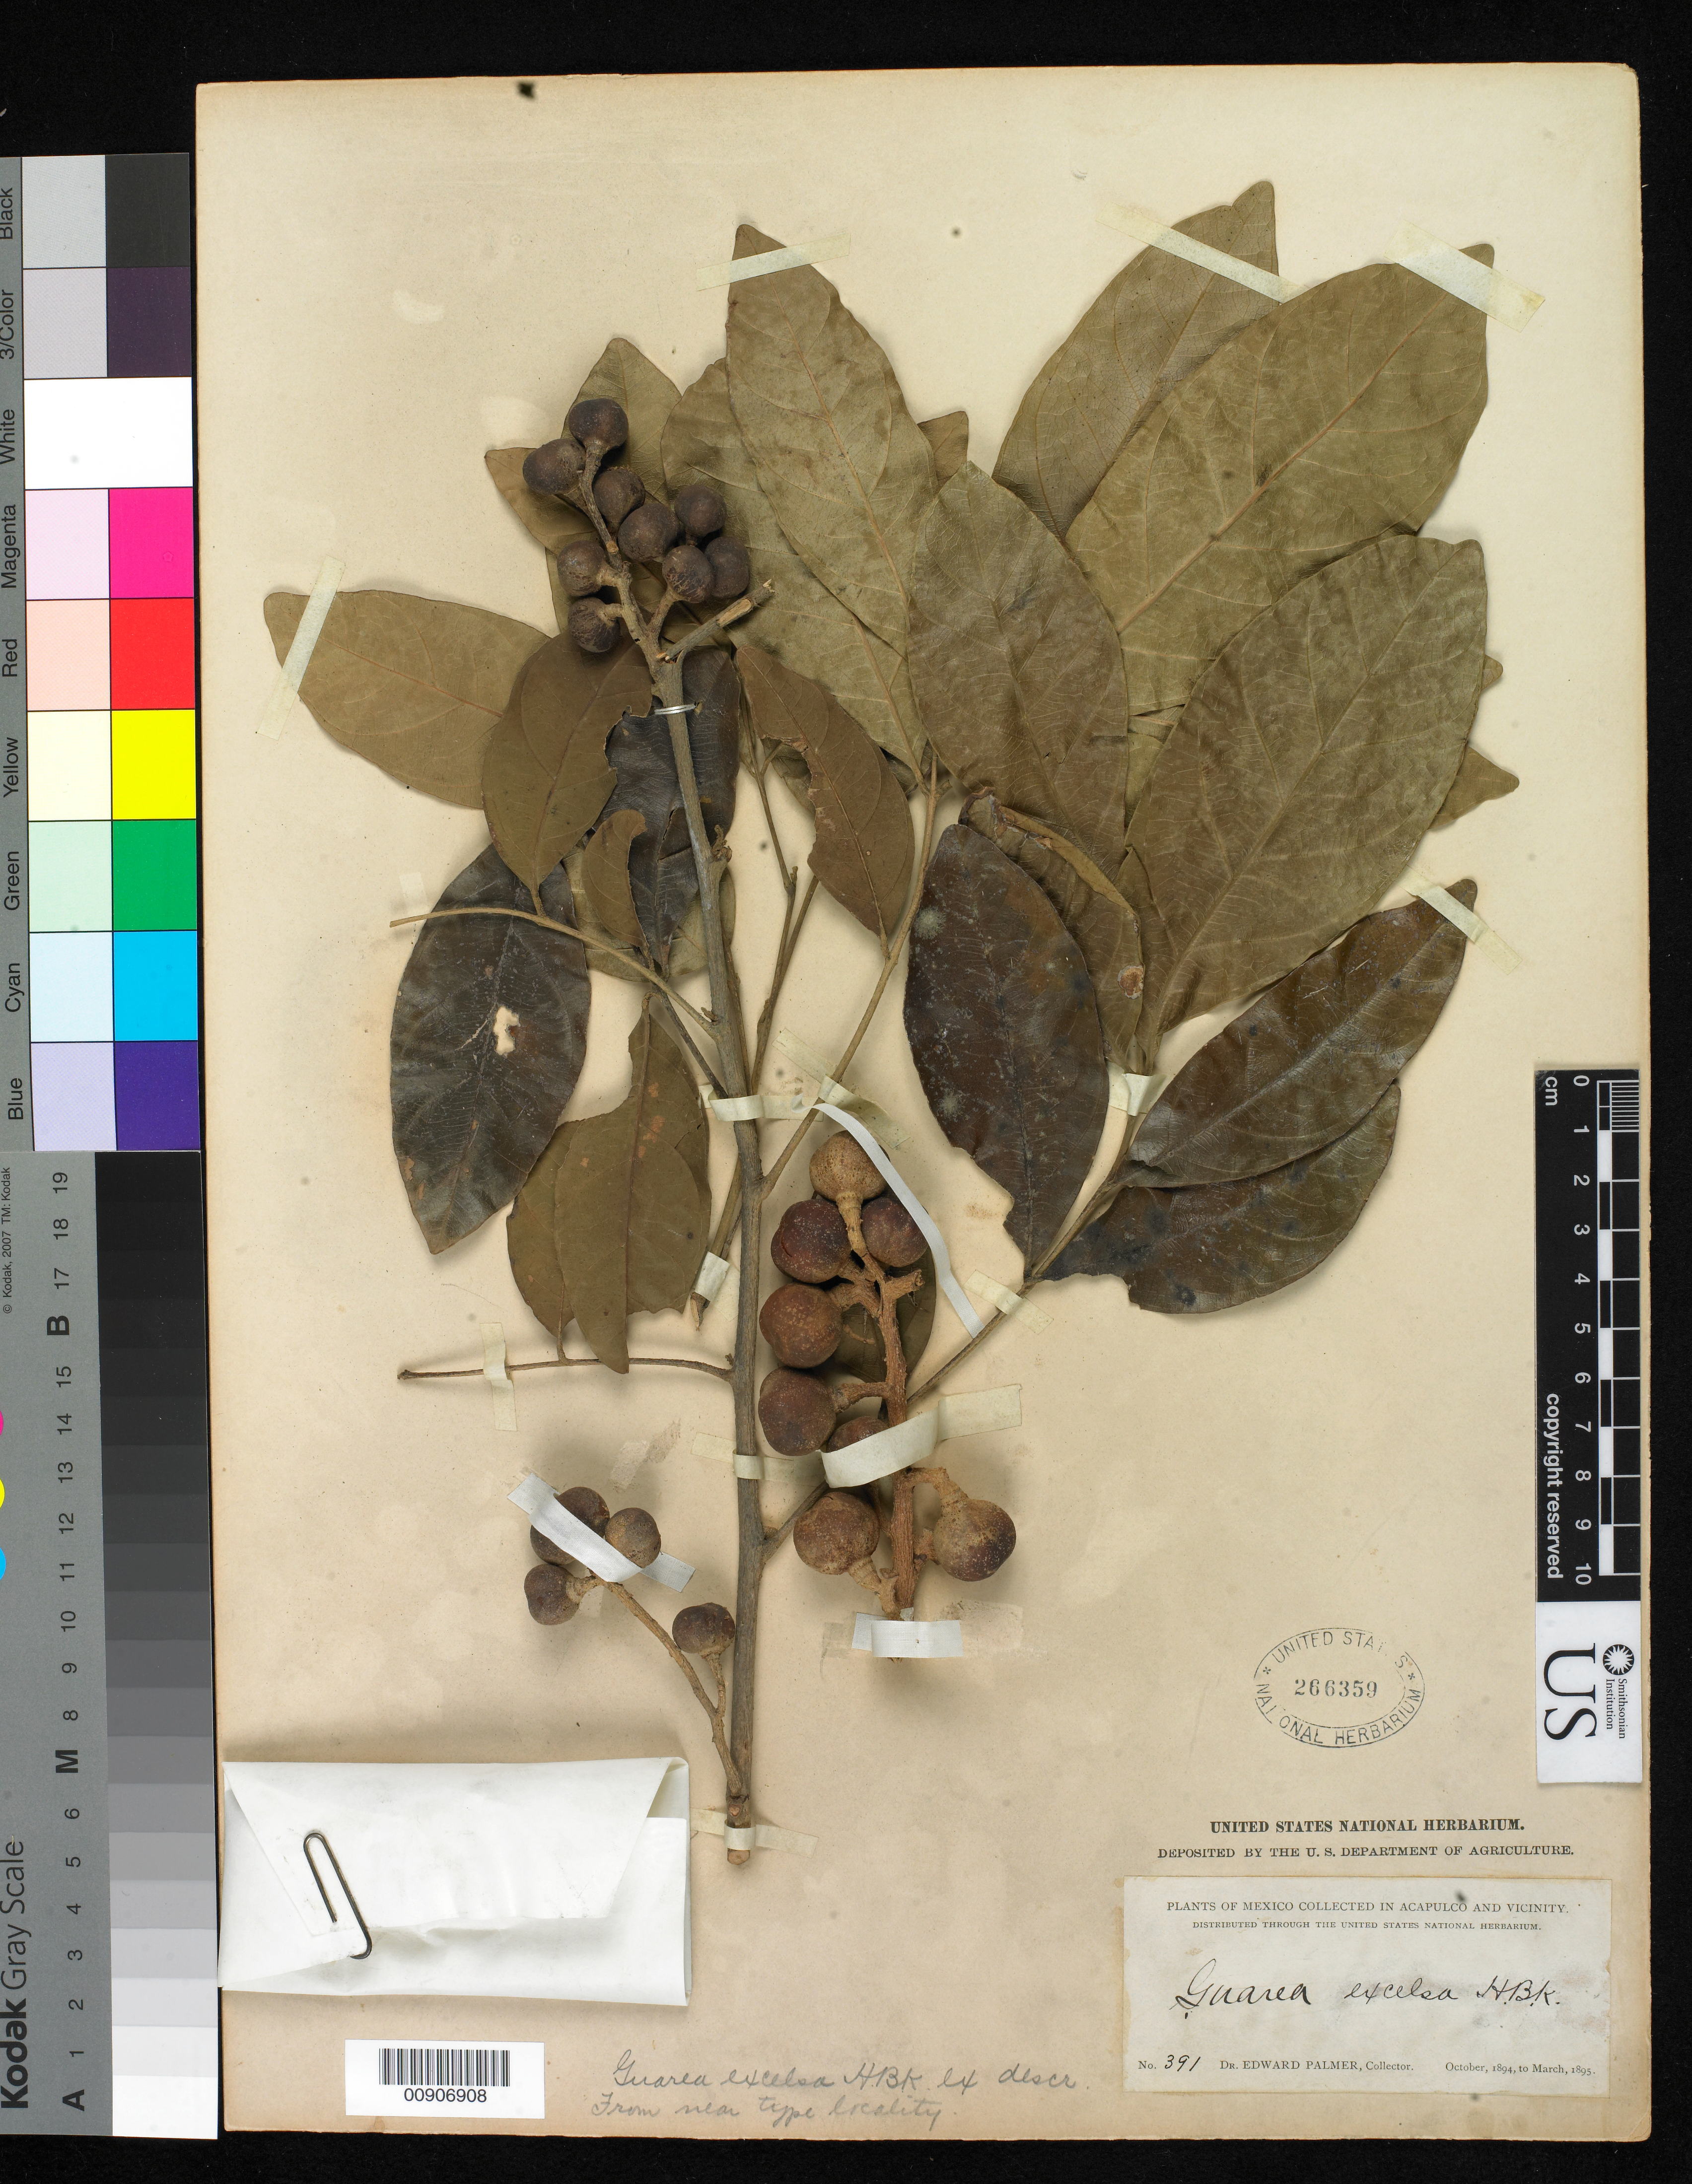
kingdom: Plantae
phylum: Tracheophyta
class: Magnoliopsida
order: Sapindales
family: Meliaceae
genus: Guarea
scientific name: Guarea excelsa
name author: Kunth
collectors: E. Palmer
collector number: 391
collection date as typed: Oct 1894 to -- Mar 1895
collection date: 1894-10/1895-03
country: Mexico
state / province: Guerrero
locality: Acapulco and vicinity.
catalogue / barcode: US 266359